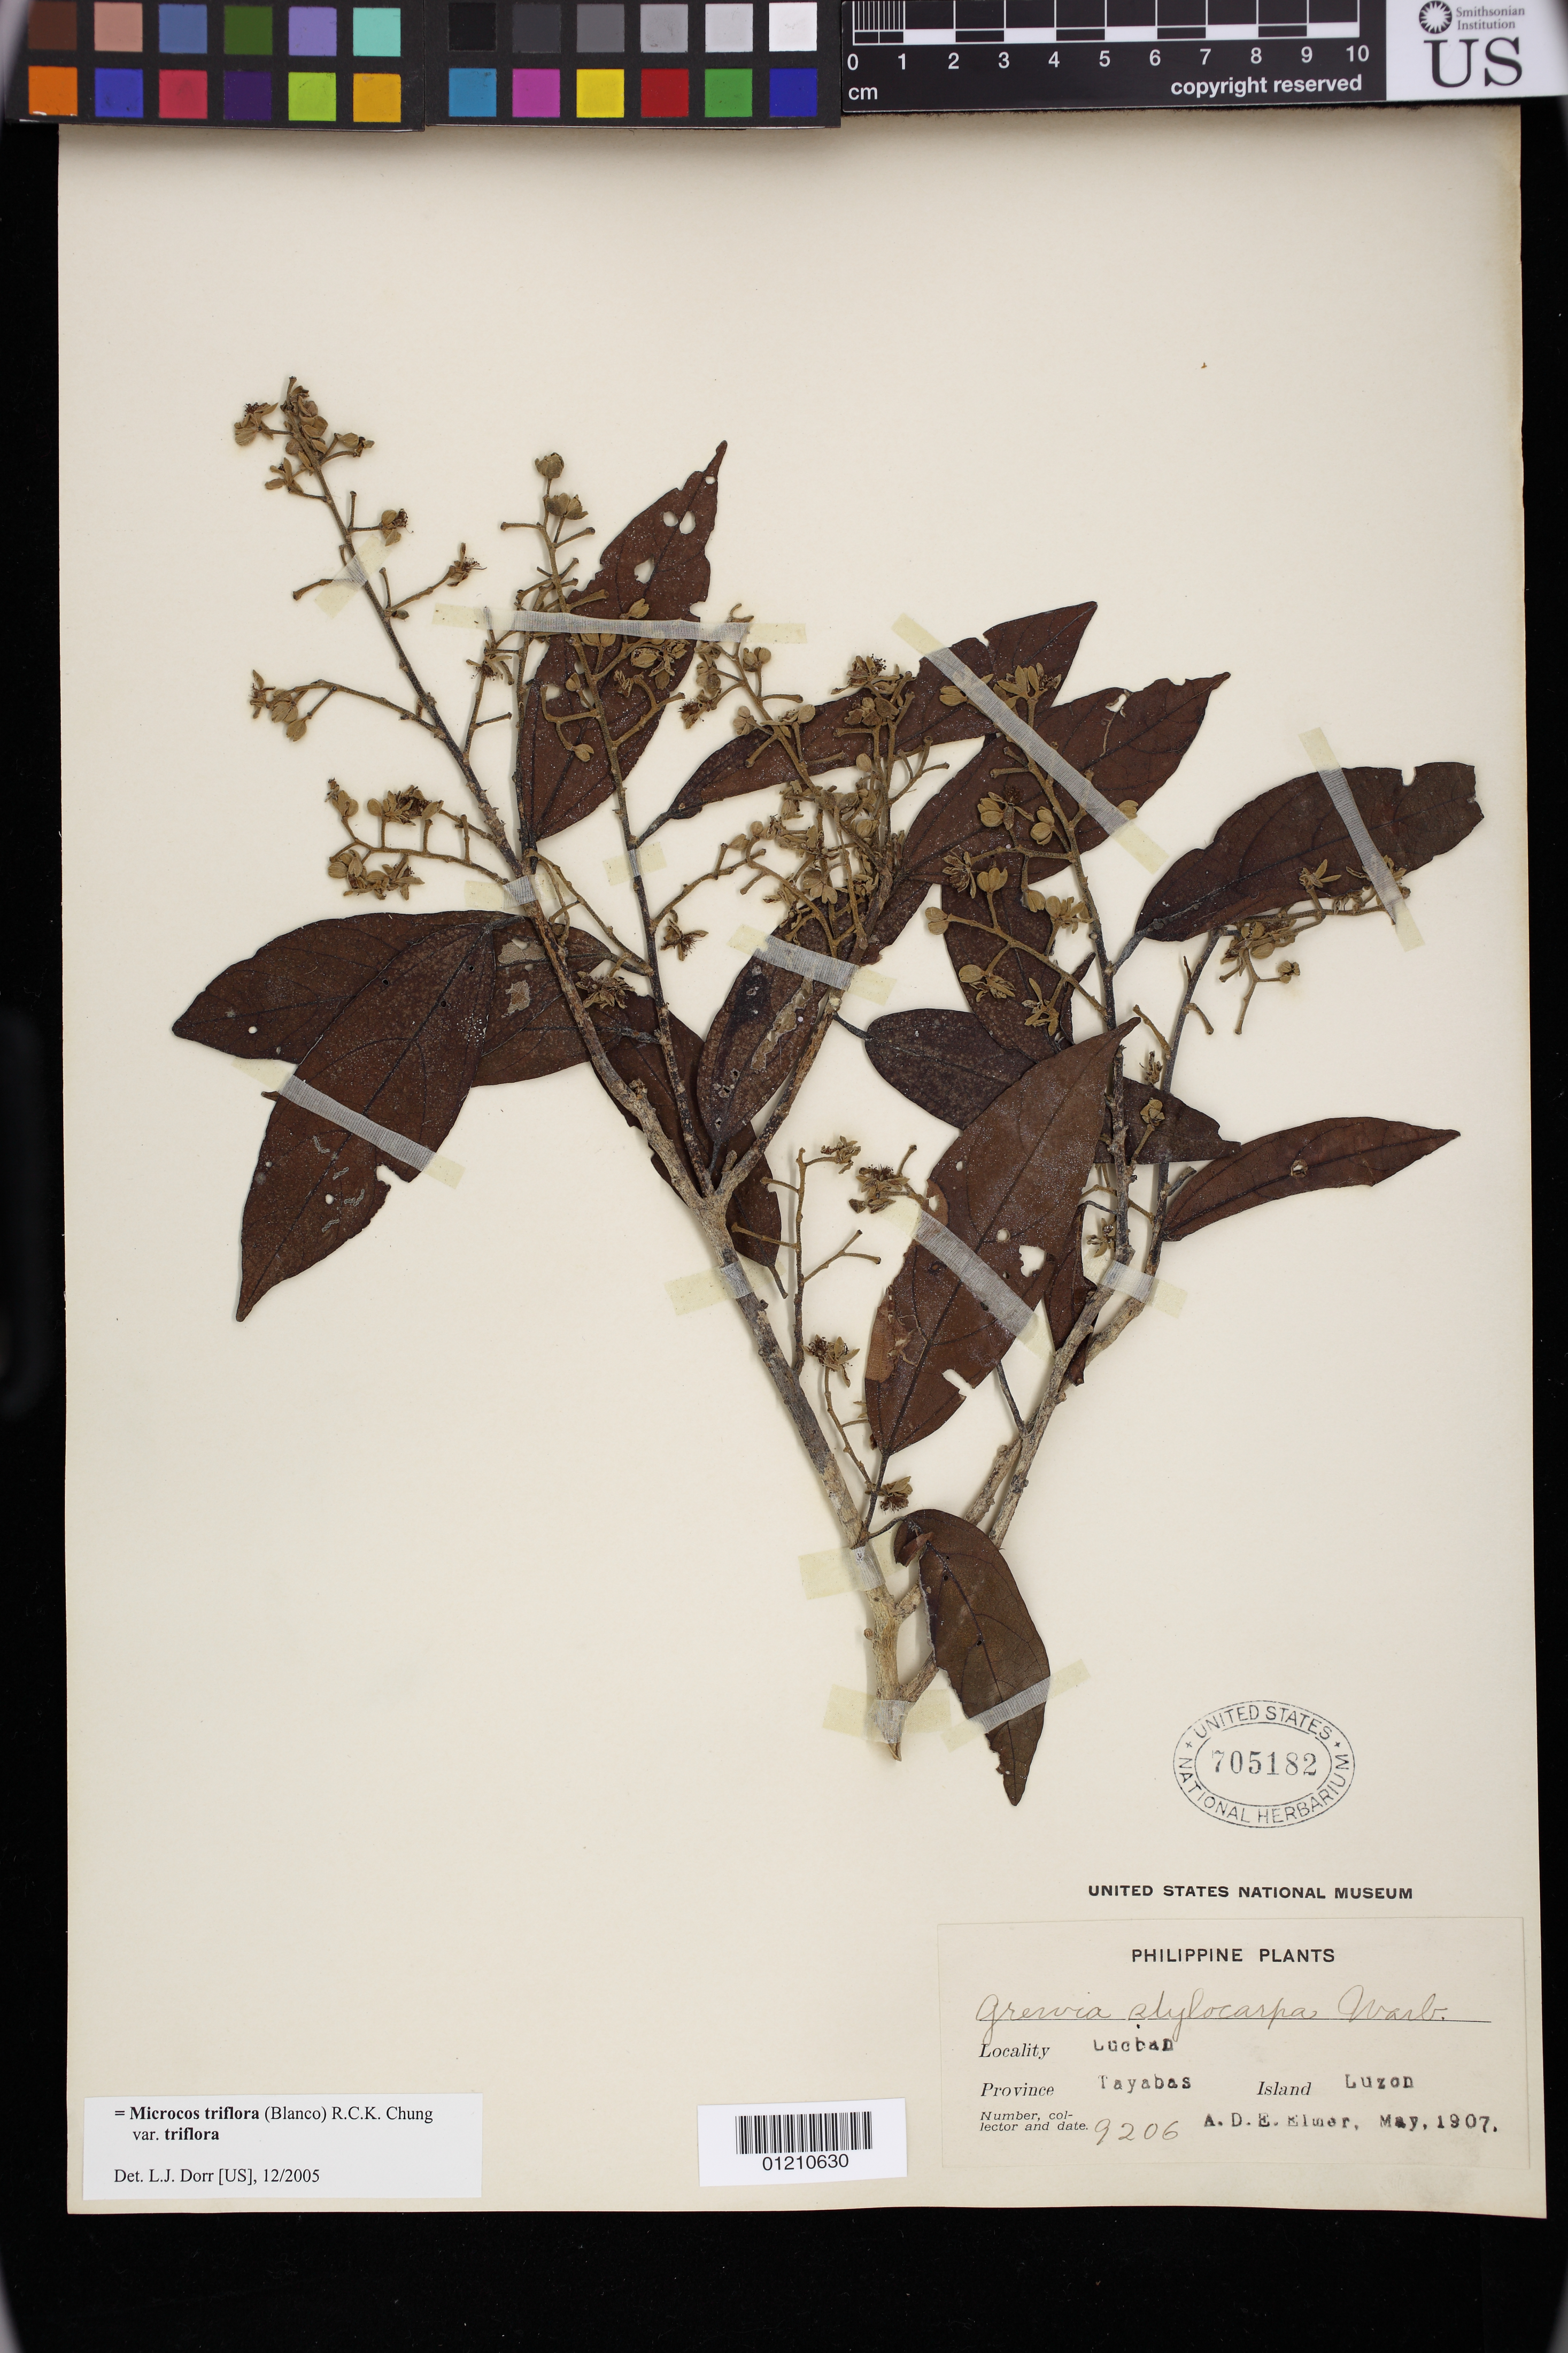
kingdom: Plantae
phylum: Tracheophyta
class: Magnoliopsida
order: Malvales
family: Malvaceae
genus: Microcos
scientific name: Microcos triflora var. triflora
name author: (Blanco) R.C.K. Chung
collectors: A. D. E. Elmer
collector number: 9206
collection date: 1907-05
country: Philippines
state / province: Calabarzon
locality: Lucban, Tayabas (Quezon Province)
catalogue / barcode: US 705182